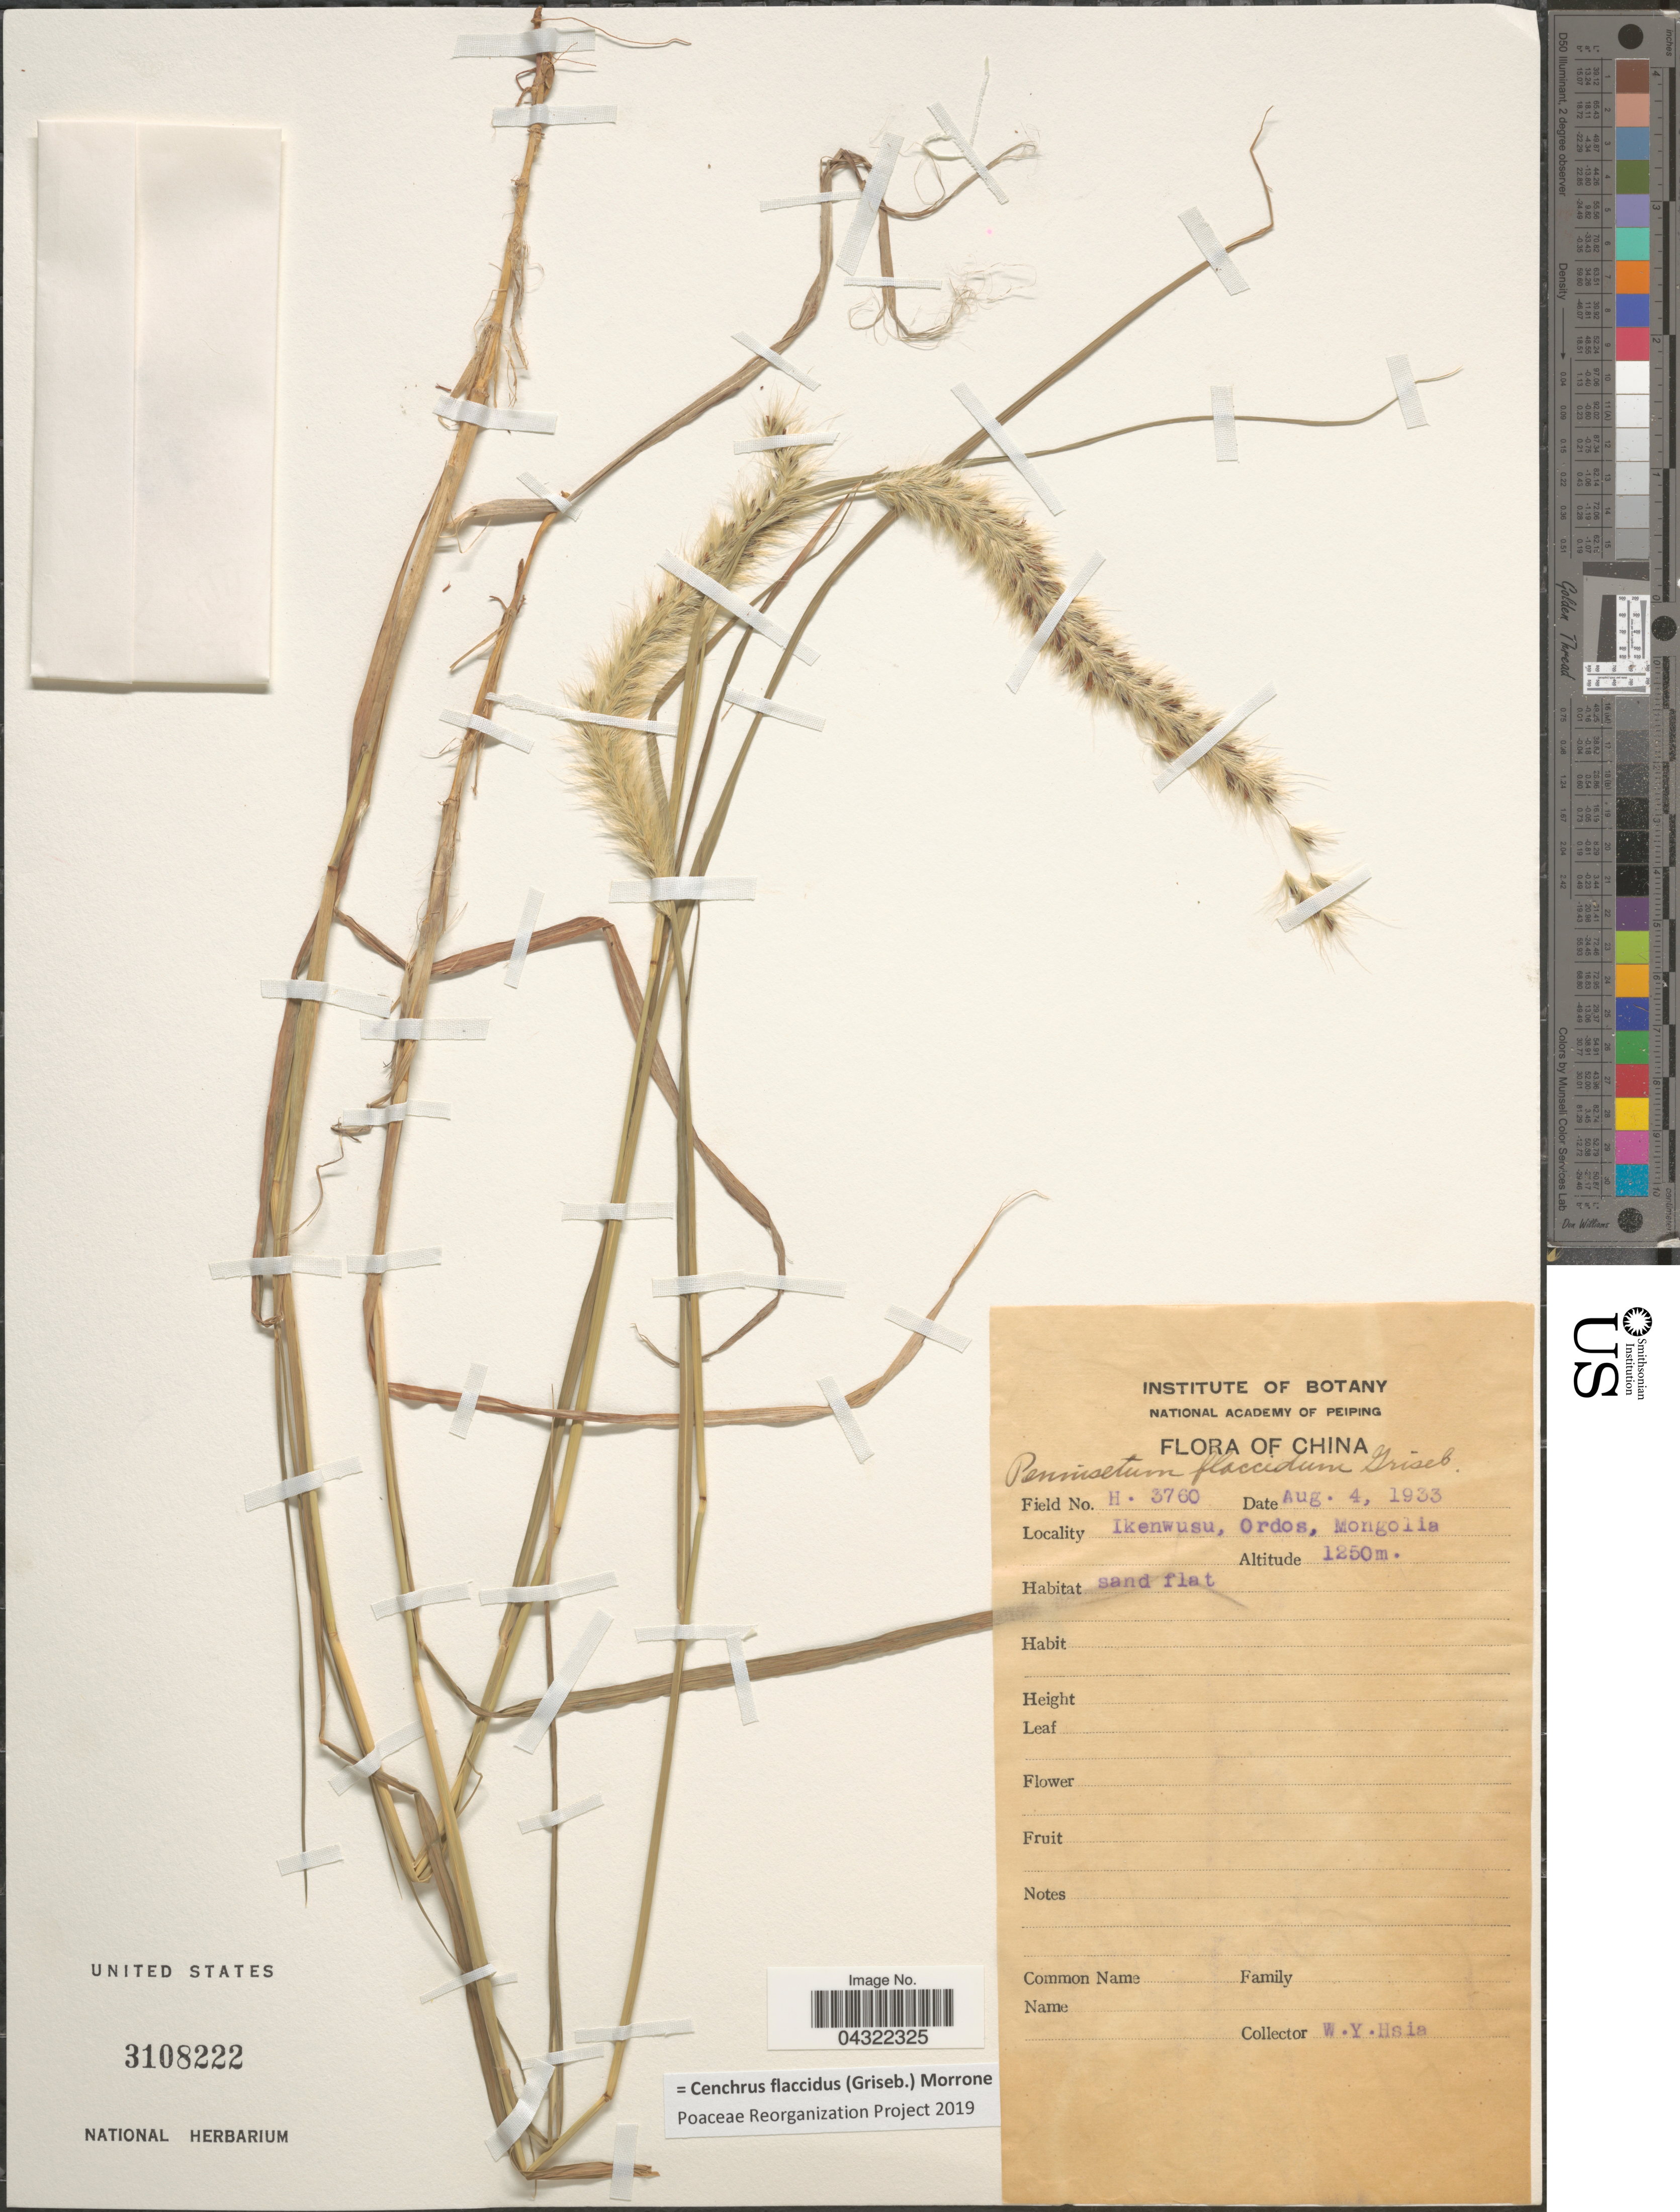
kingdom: Plantae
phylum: Tracheophyta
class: Liliopsida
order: Poales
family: Poaceae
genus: Cenchrus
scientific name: Cenchrus flaccidus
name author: (Griseb.) Morrone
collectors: W. Hsia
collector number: H3760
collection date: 1933-08-04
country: China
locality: Ikenwusu, Ordos, Mongolia.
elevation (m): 1250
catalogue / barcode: US 3108222